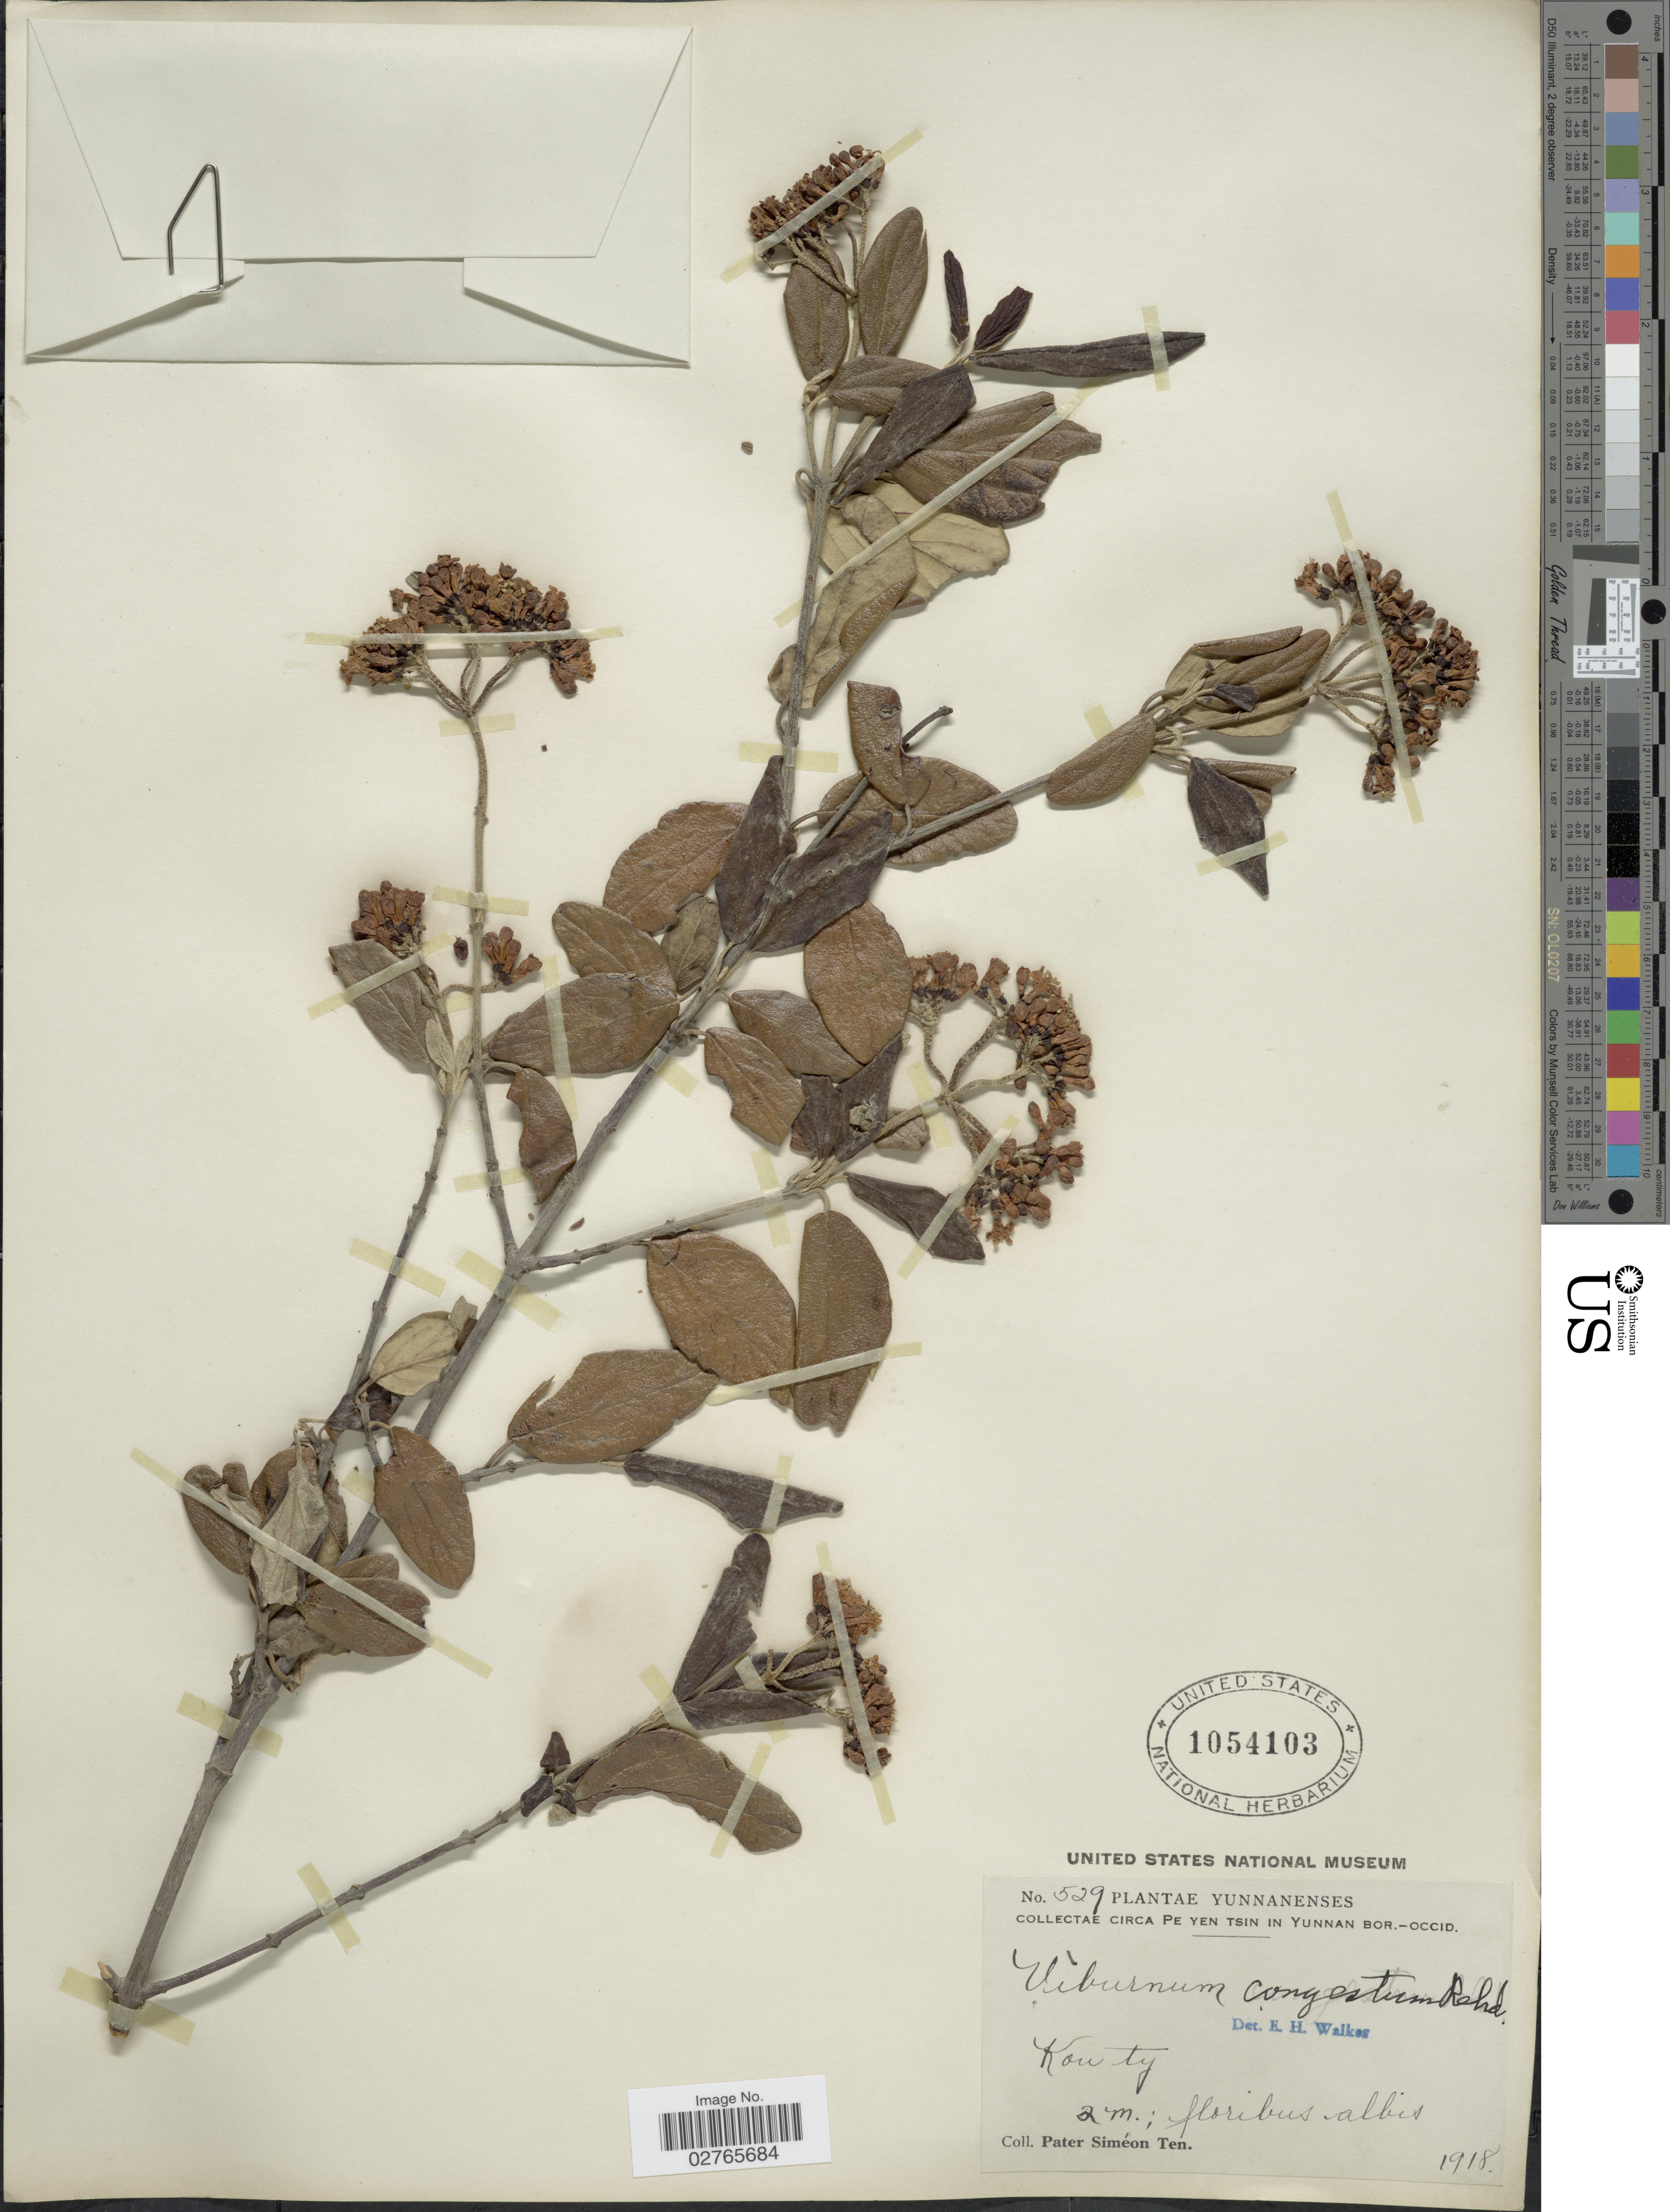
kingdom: Plantae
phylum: Tracheophyta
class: Magnoliopsida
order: Dipsacales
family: Viburnaceae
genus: Viburnum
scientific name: Viburnum congestum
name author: Rehder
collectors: P. S. Ten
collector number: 529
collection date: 1918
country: China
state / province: Yunnan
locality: Yunnanenses, circa Pe Yen Tsin in Yunnan Bor.-Occid. Kouty.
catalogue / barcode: US 1054103